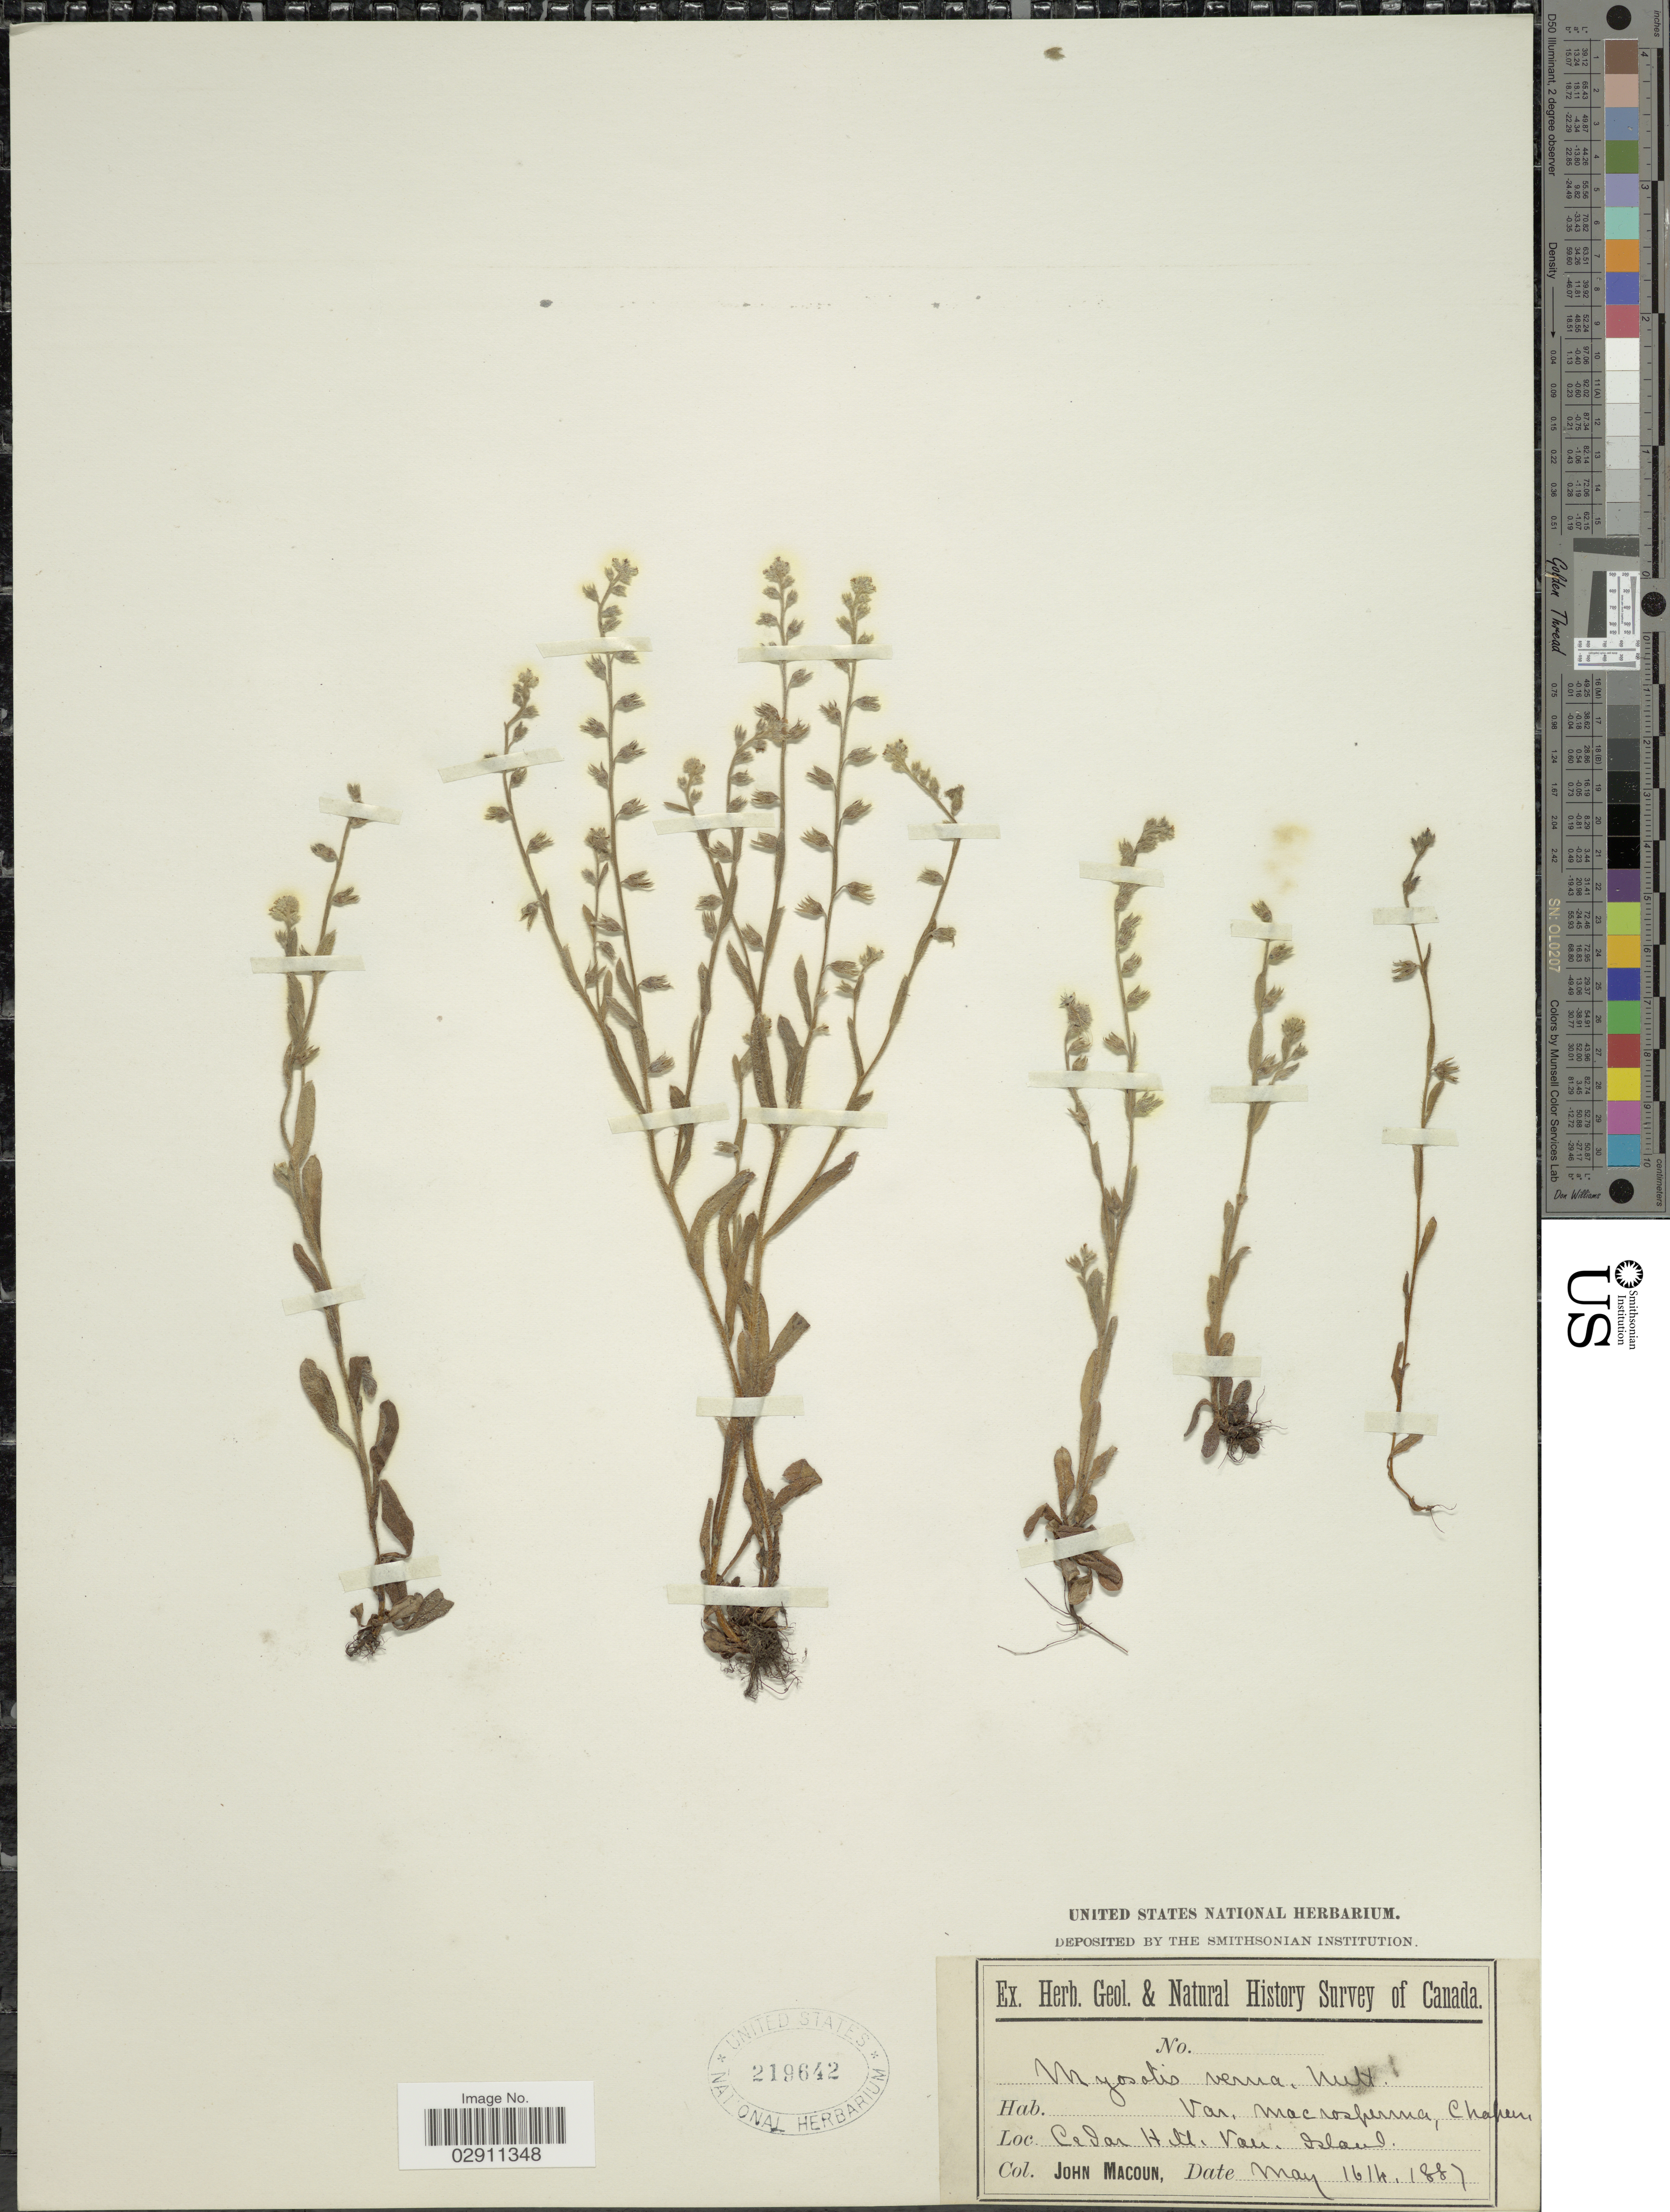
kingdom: Plantae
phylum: Tracheophyta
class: Magnoliopsida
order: Boraginales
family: Boraginaceae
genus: Myosotis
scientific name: Myosotis verna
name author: Nutt.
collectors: J. Macoun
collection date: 1887-05-16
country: Canada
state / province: British Columbia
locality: Cedar Hill, Van. Island.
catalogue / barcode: US 219642